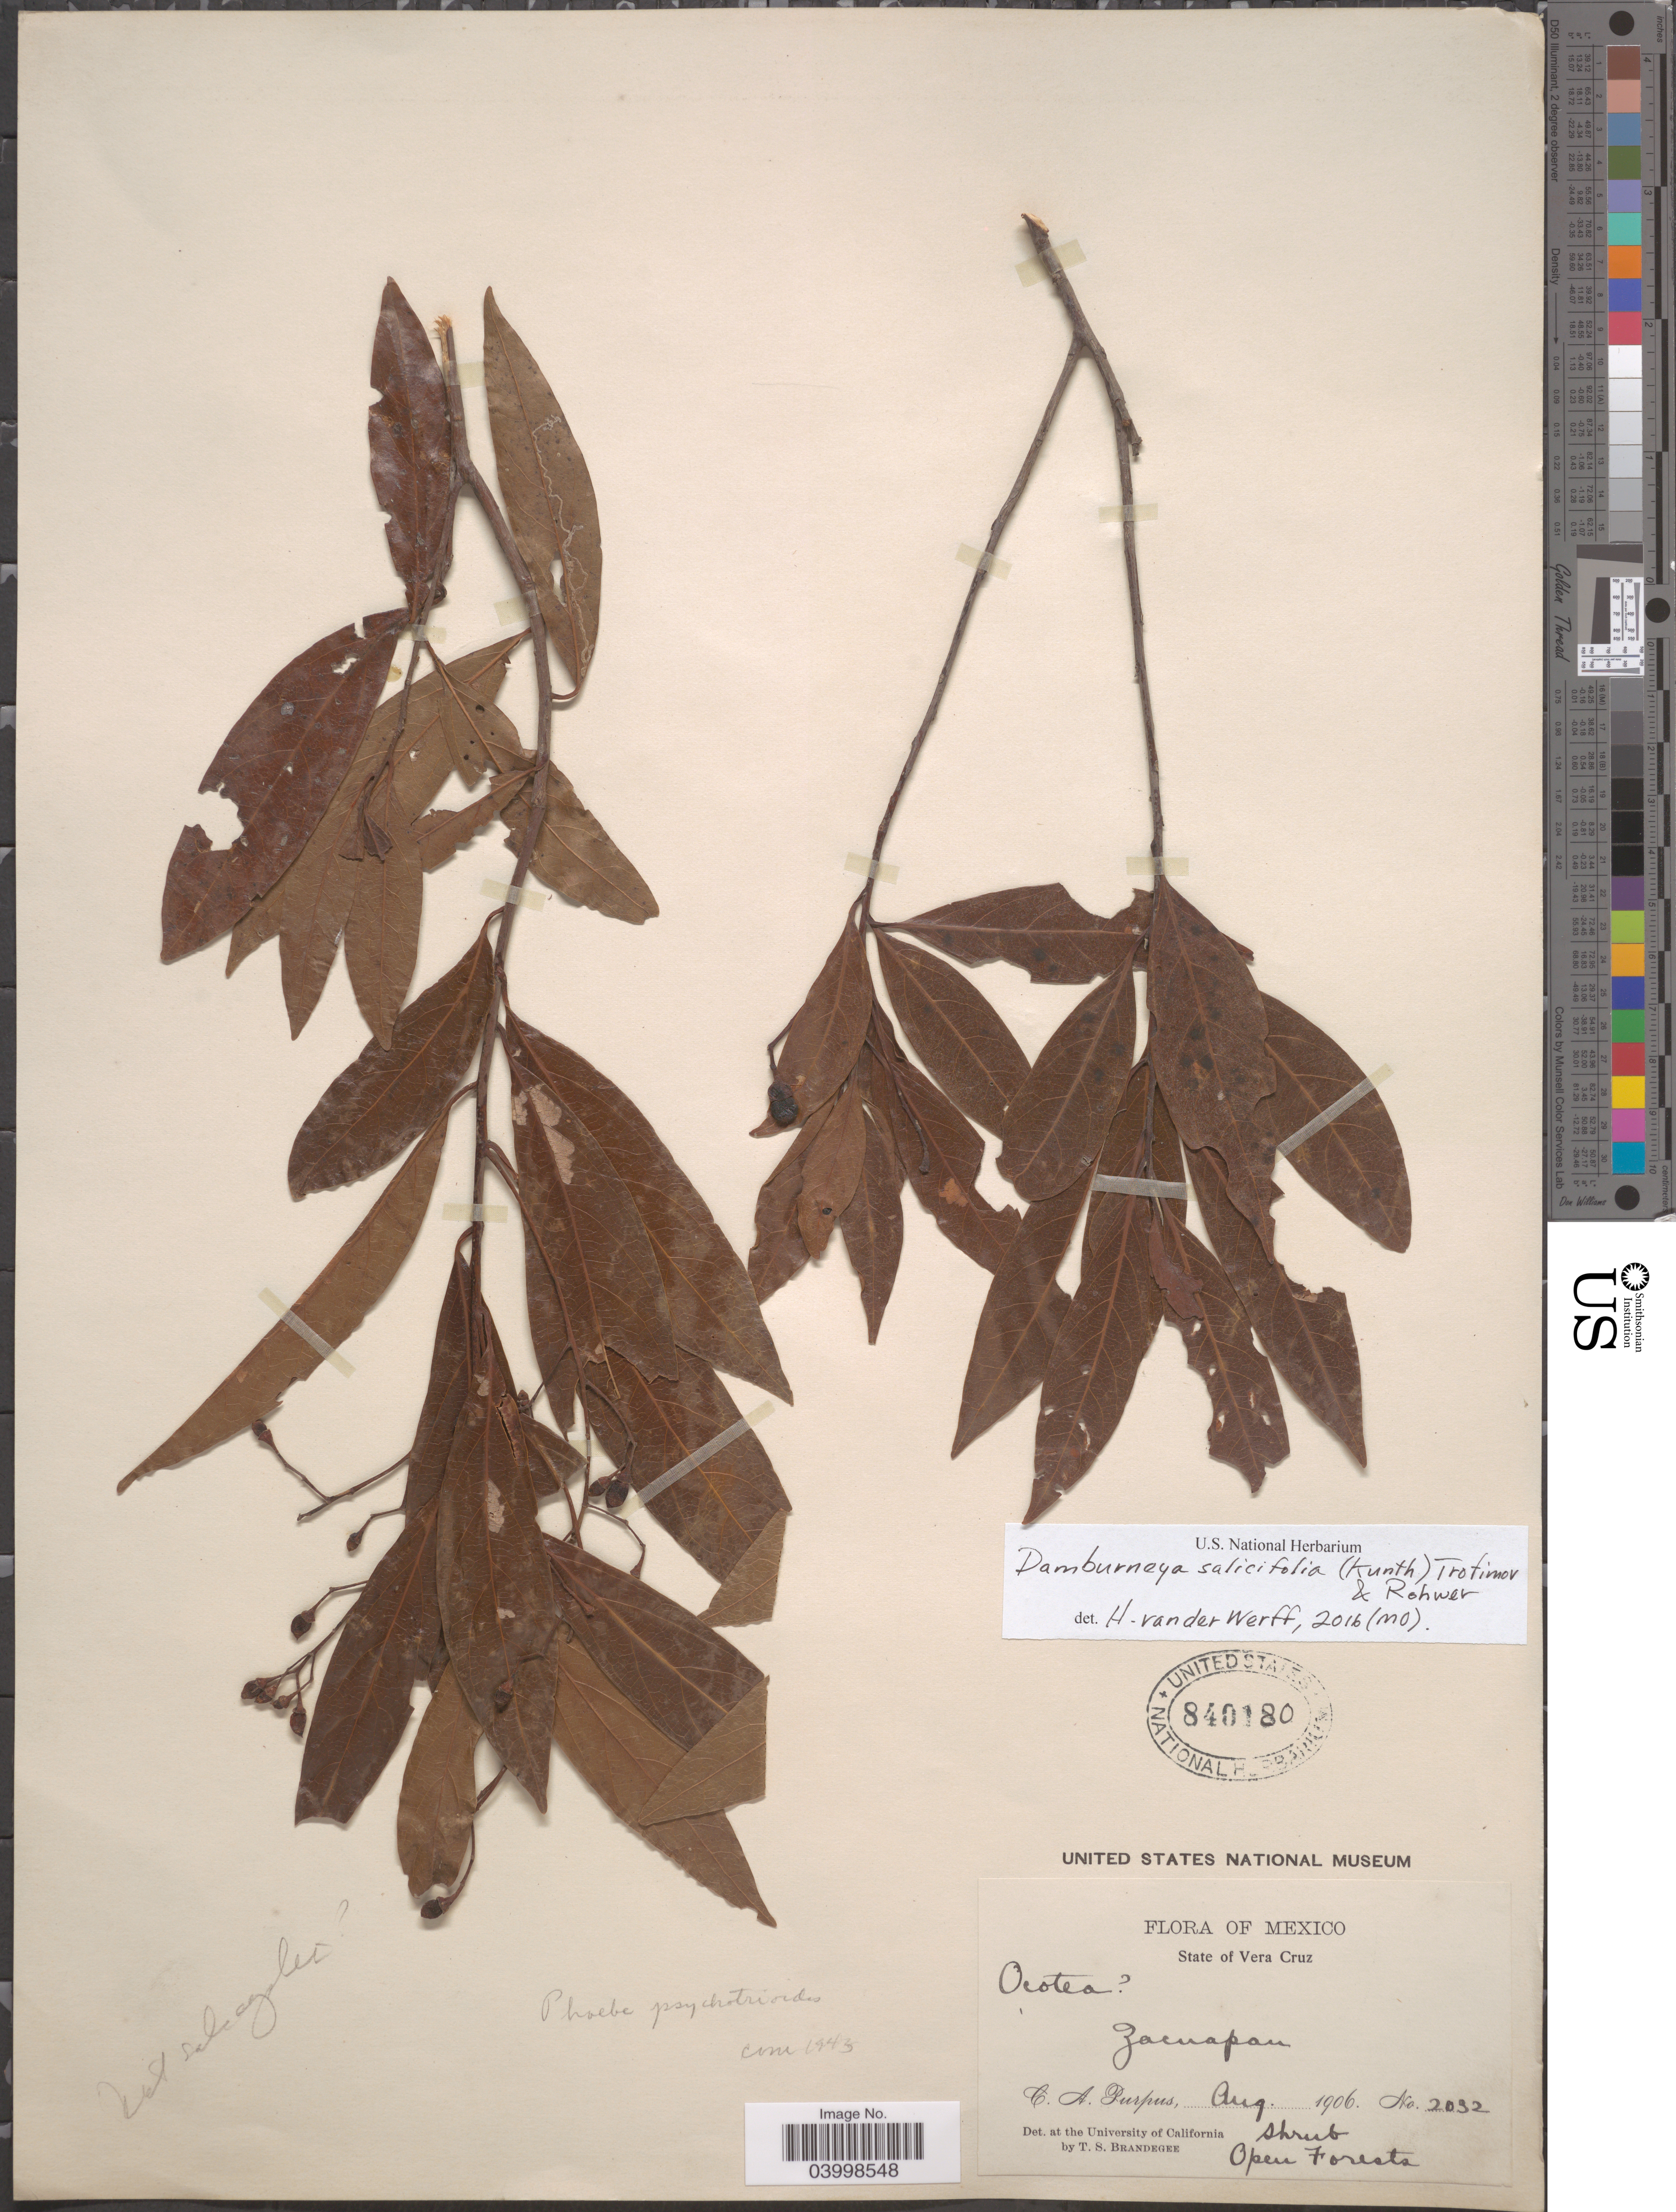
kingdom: Plantae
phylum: Tracheophyta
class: Magnoliopsida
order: Laurales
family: Lauraceae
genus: Damburneya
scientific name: Damburneya salicifolia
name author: (Kunth) Trofimov & Rohwer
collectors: C. A. Purpus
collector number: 2032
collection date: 1906-08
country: Mexico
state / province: Veracruz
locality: State of Vera Cruz. Zacuapan.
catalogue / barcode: US 840180